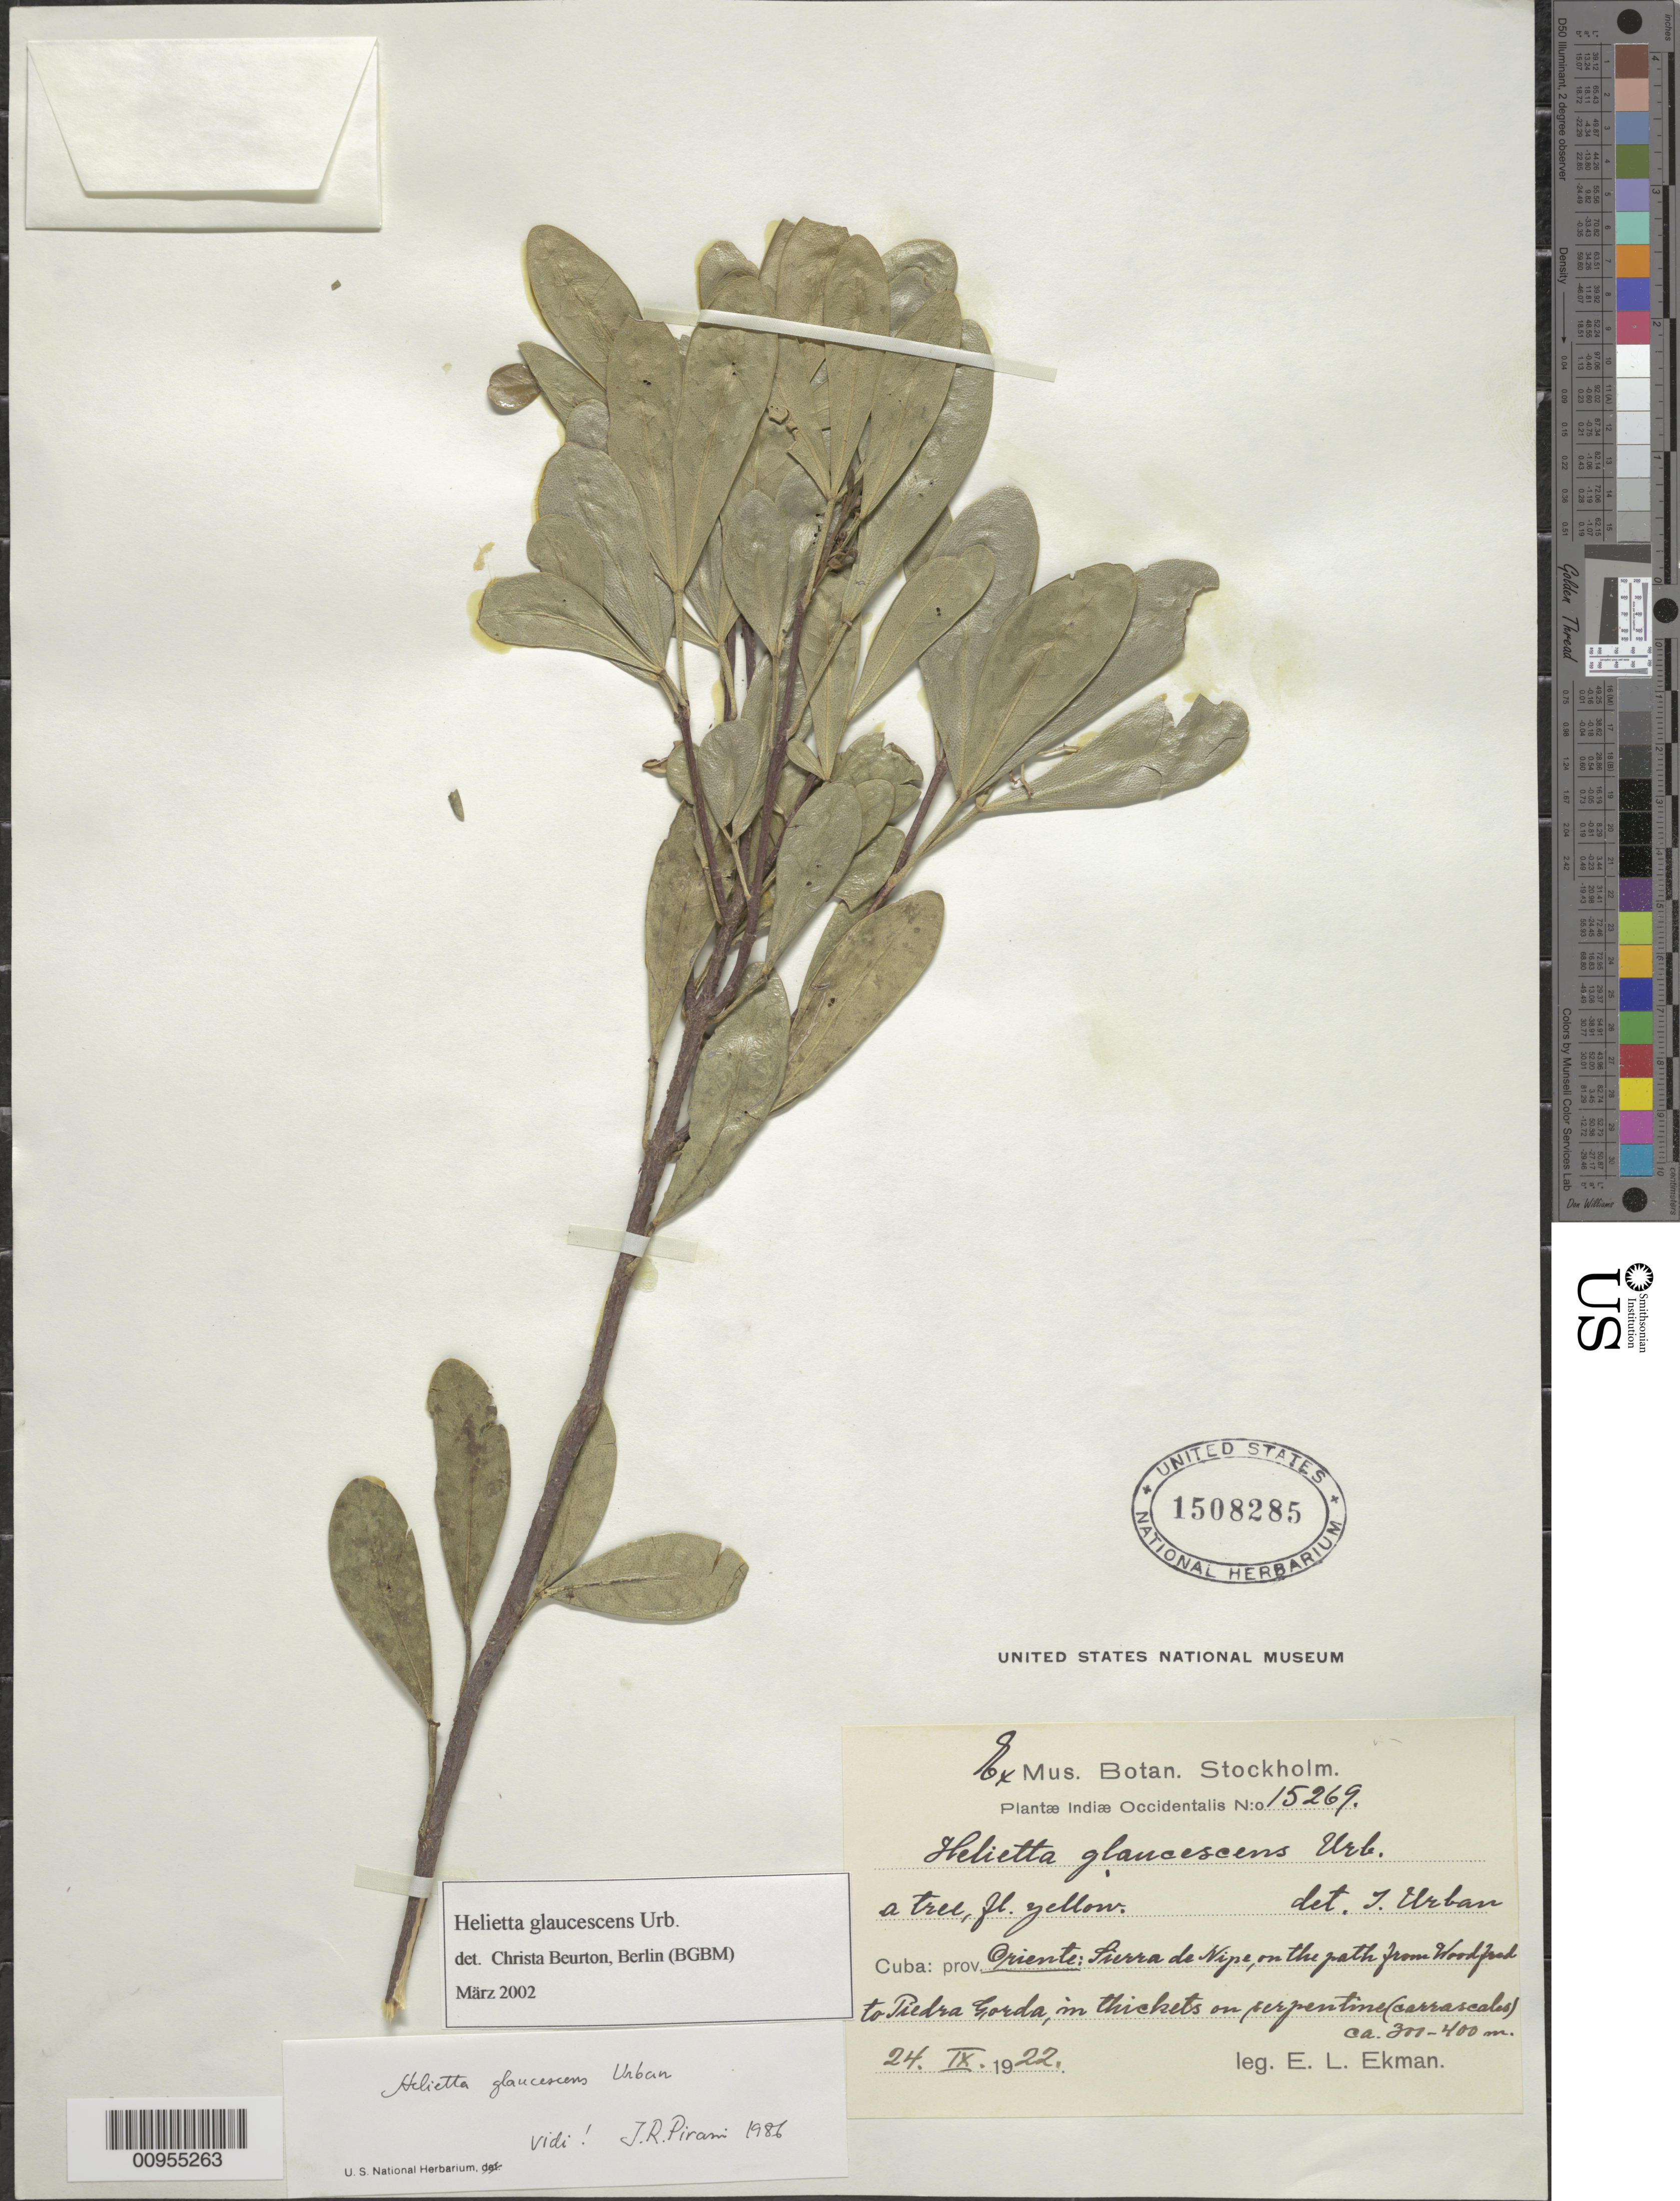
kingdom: Plantae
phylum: Tracheophyta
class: Magnoliopsida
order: Sapindales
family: Rutaceae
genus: Helietta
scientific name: Helietta glaucescens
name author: Urb.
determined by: Beurton, C.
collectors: E. L. Ekman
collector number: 15269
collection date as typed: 24 Sep 1922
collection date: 1922-09-24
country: Cuba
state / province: Holguín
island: Cuba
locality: Sierra de Nipe, on the path from Woodfred to Piedra Groda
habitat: In thickets on serpentine (carrascales).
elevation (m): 300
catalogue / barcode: US 1508285